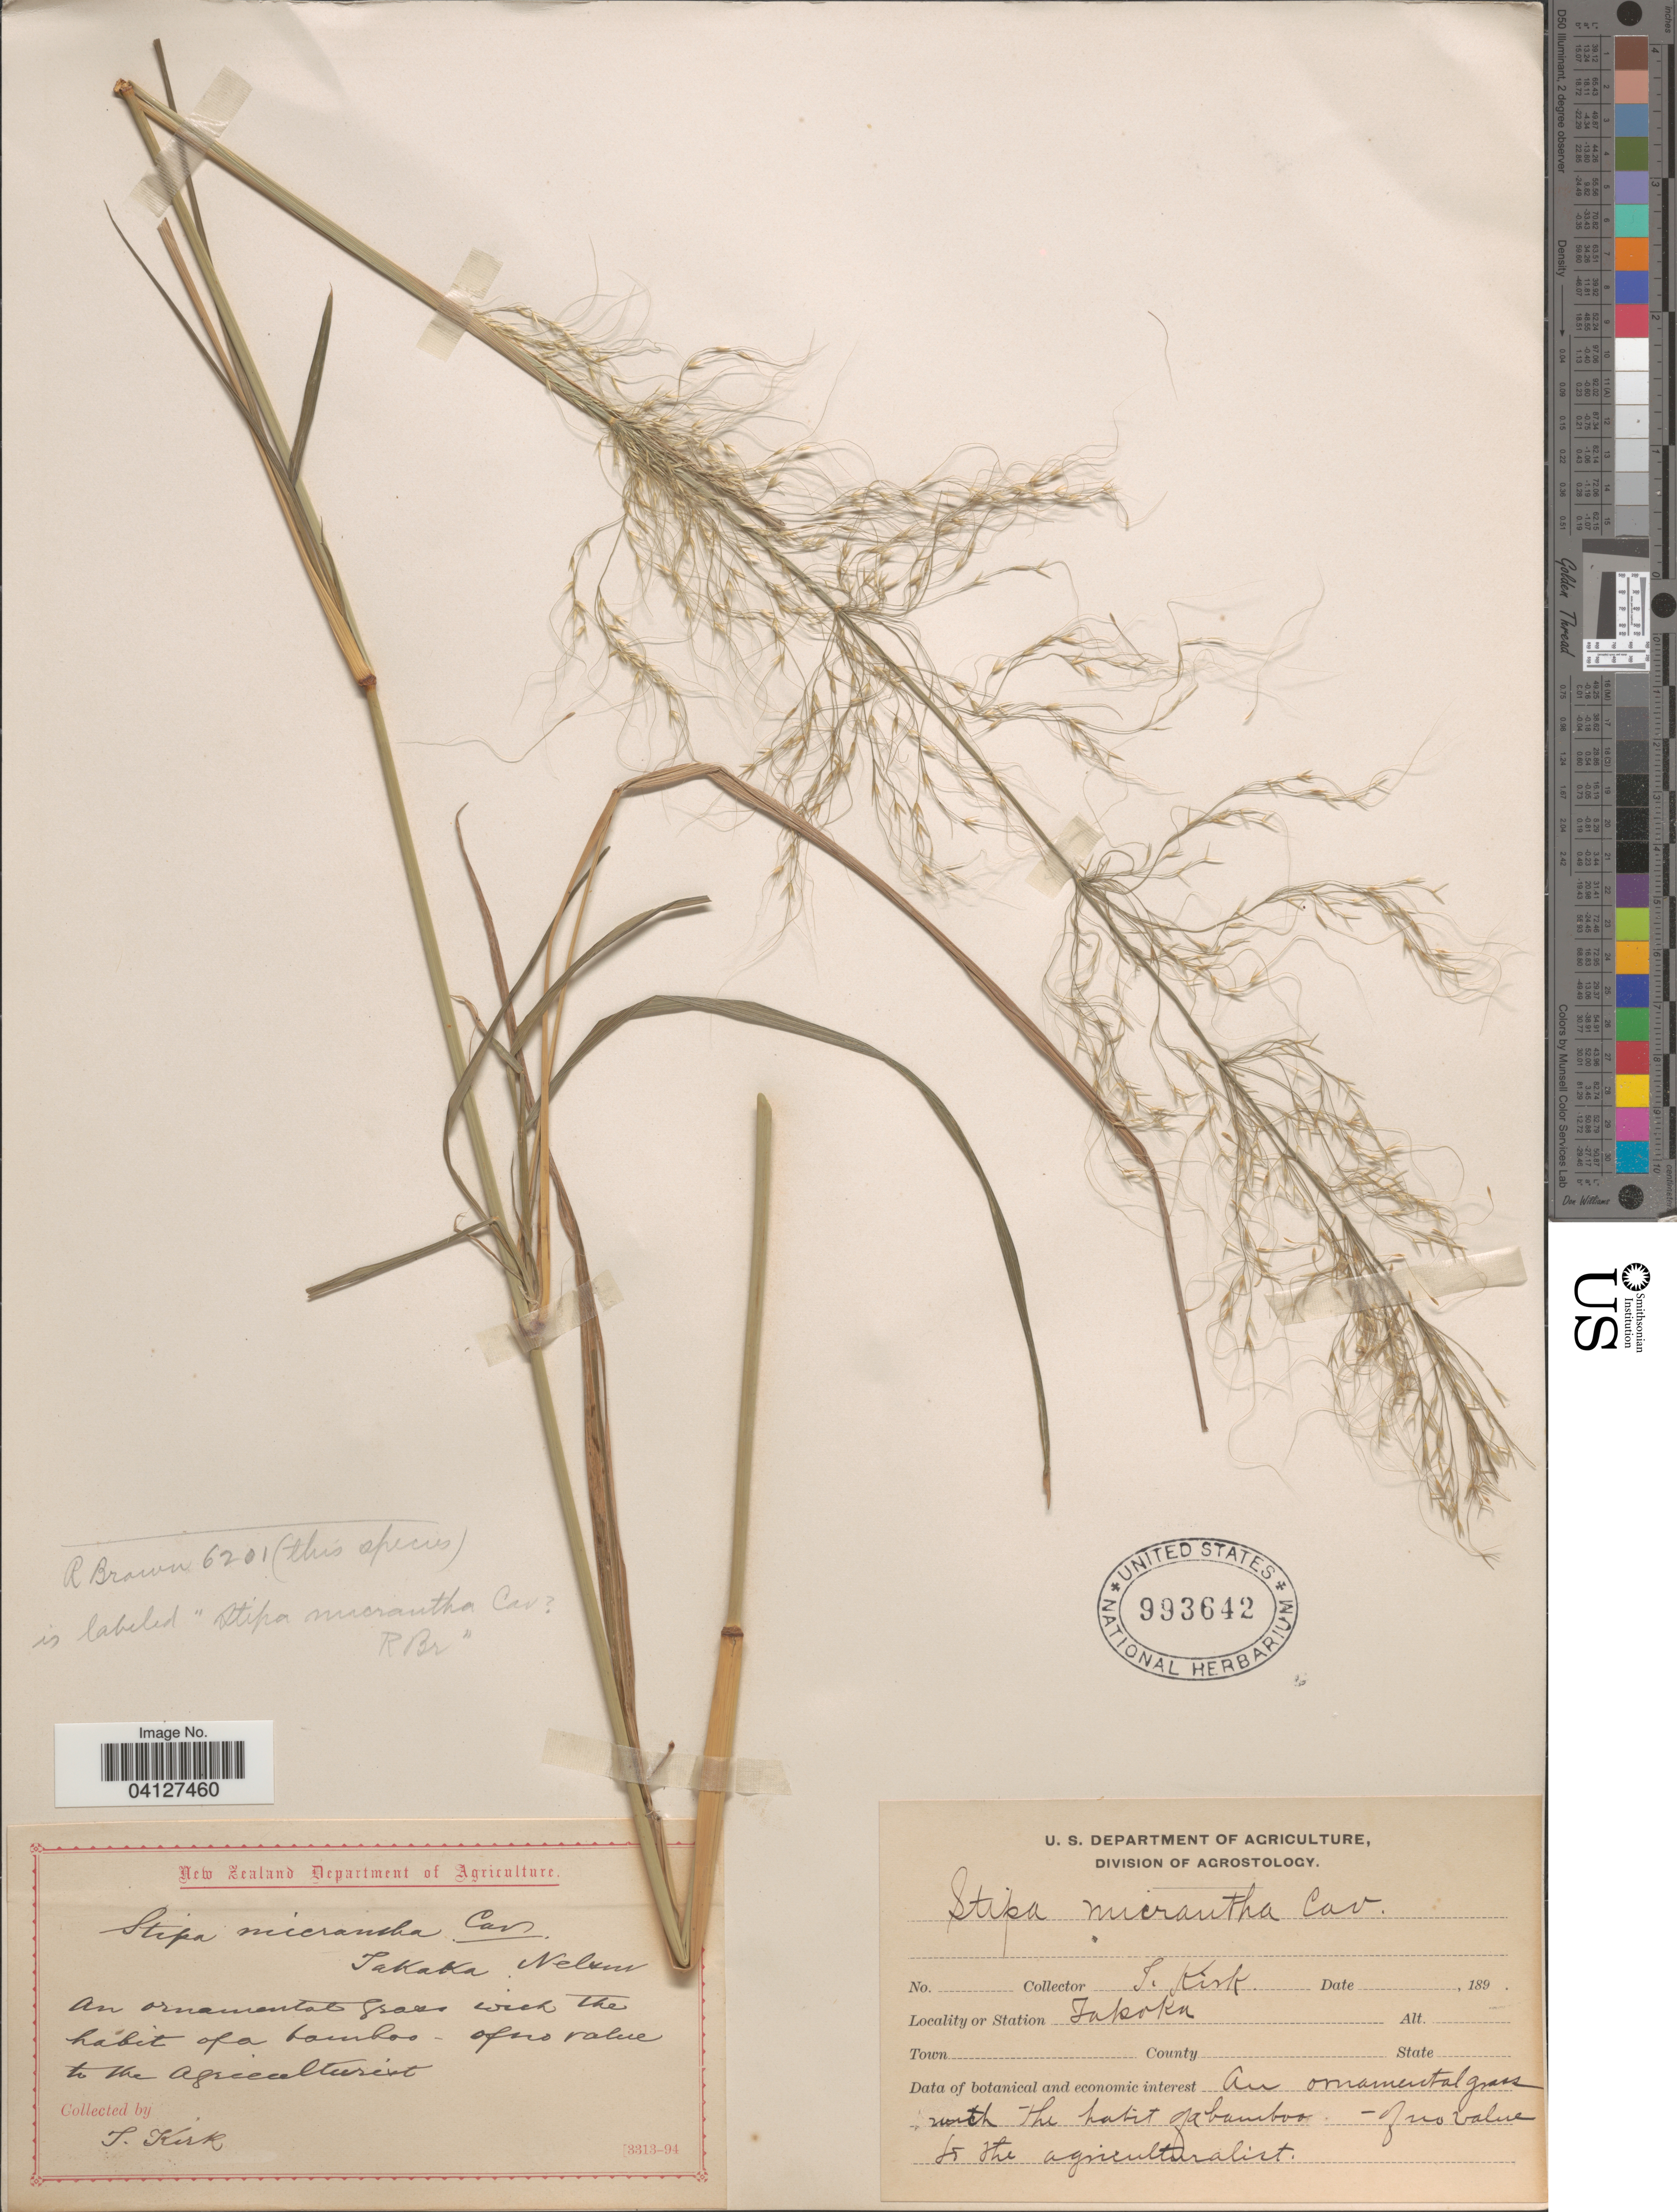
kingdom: Plantae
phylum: Tracheophyta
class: Liliopsida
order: Poales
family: Poaceae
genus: Stipa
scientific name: Stipa micrantha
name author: Cav.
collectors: T. Kirk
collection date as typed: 189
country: New Zealand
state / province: Nelson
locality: Takaka. Nelson.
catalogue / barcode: US 993642